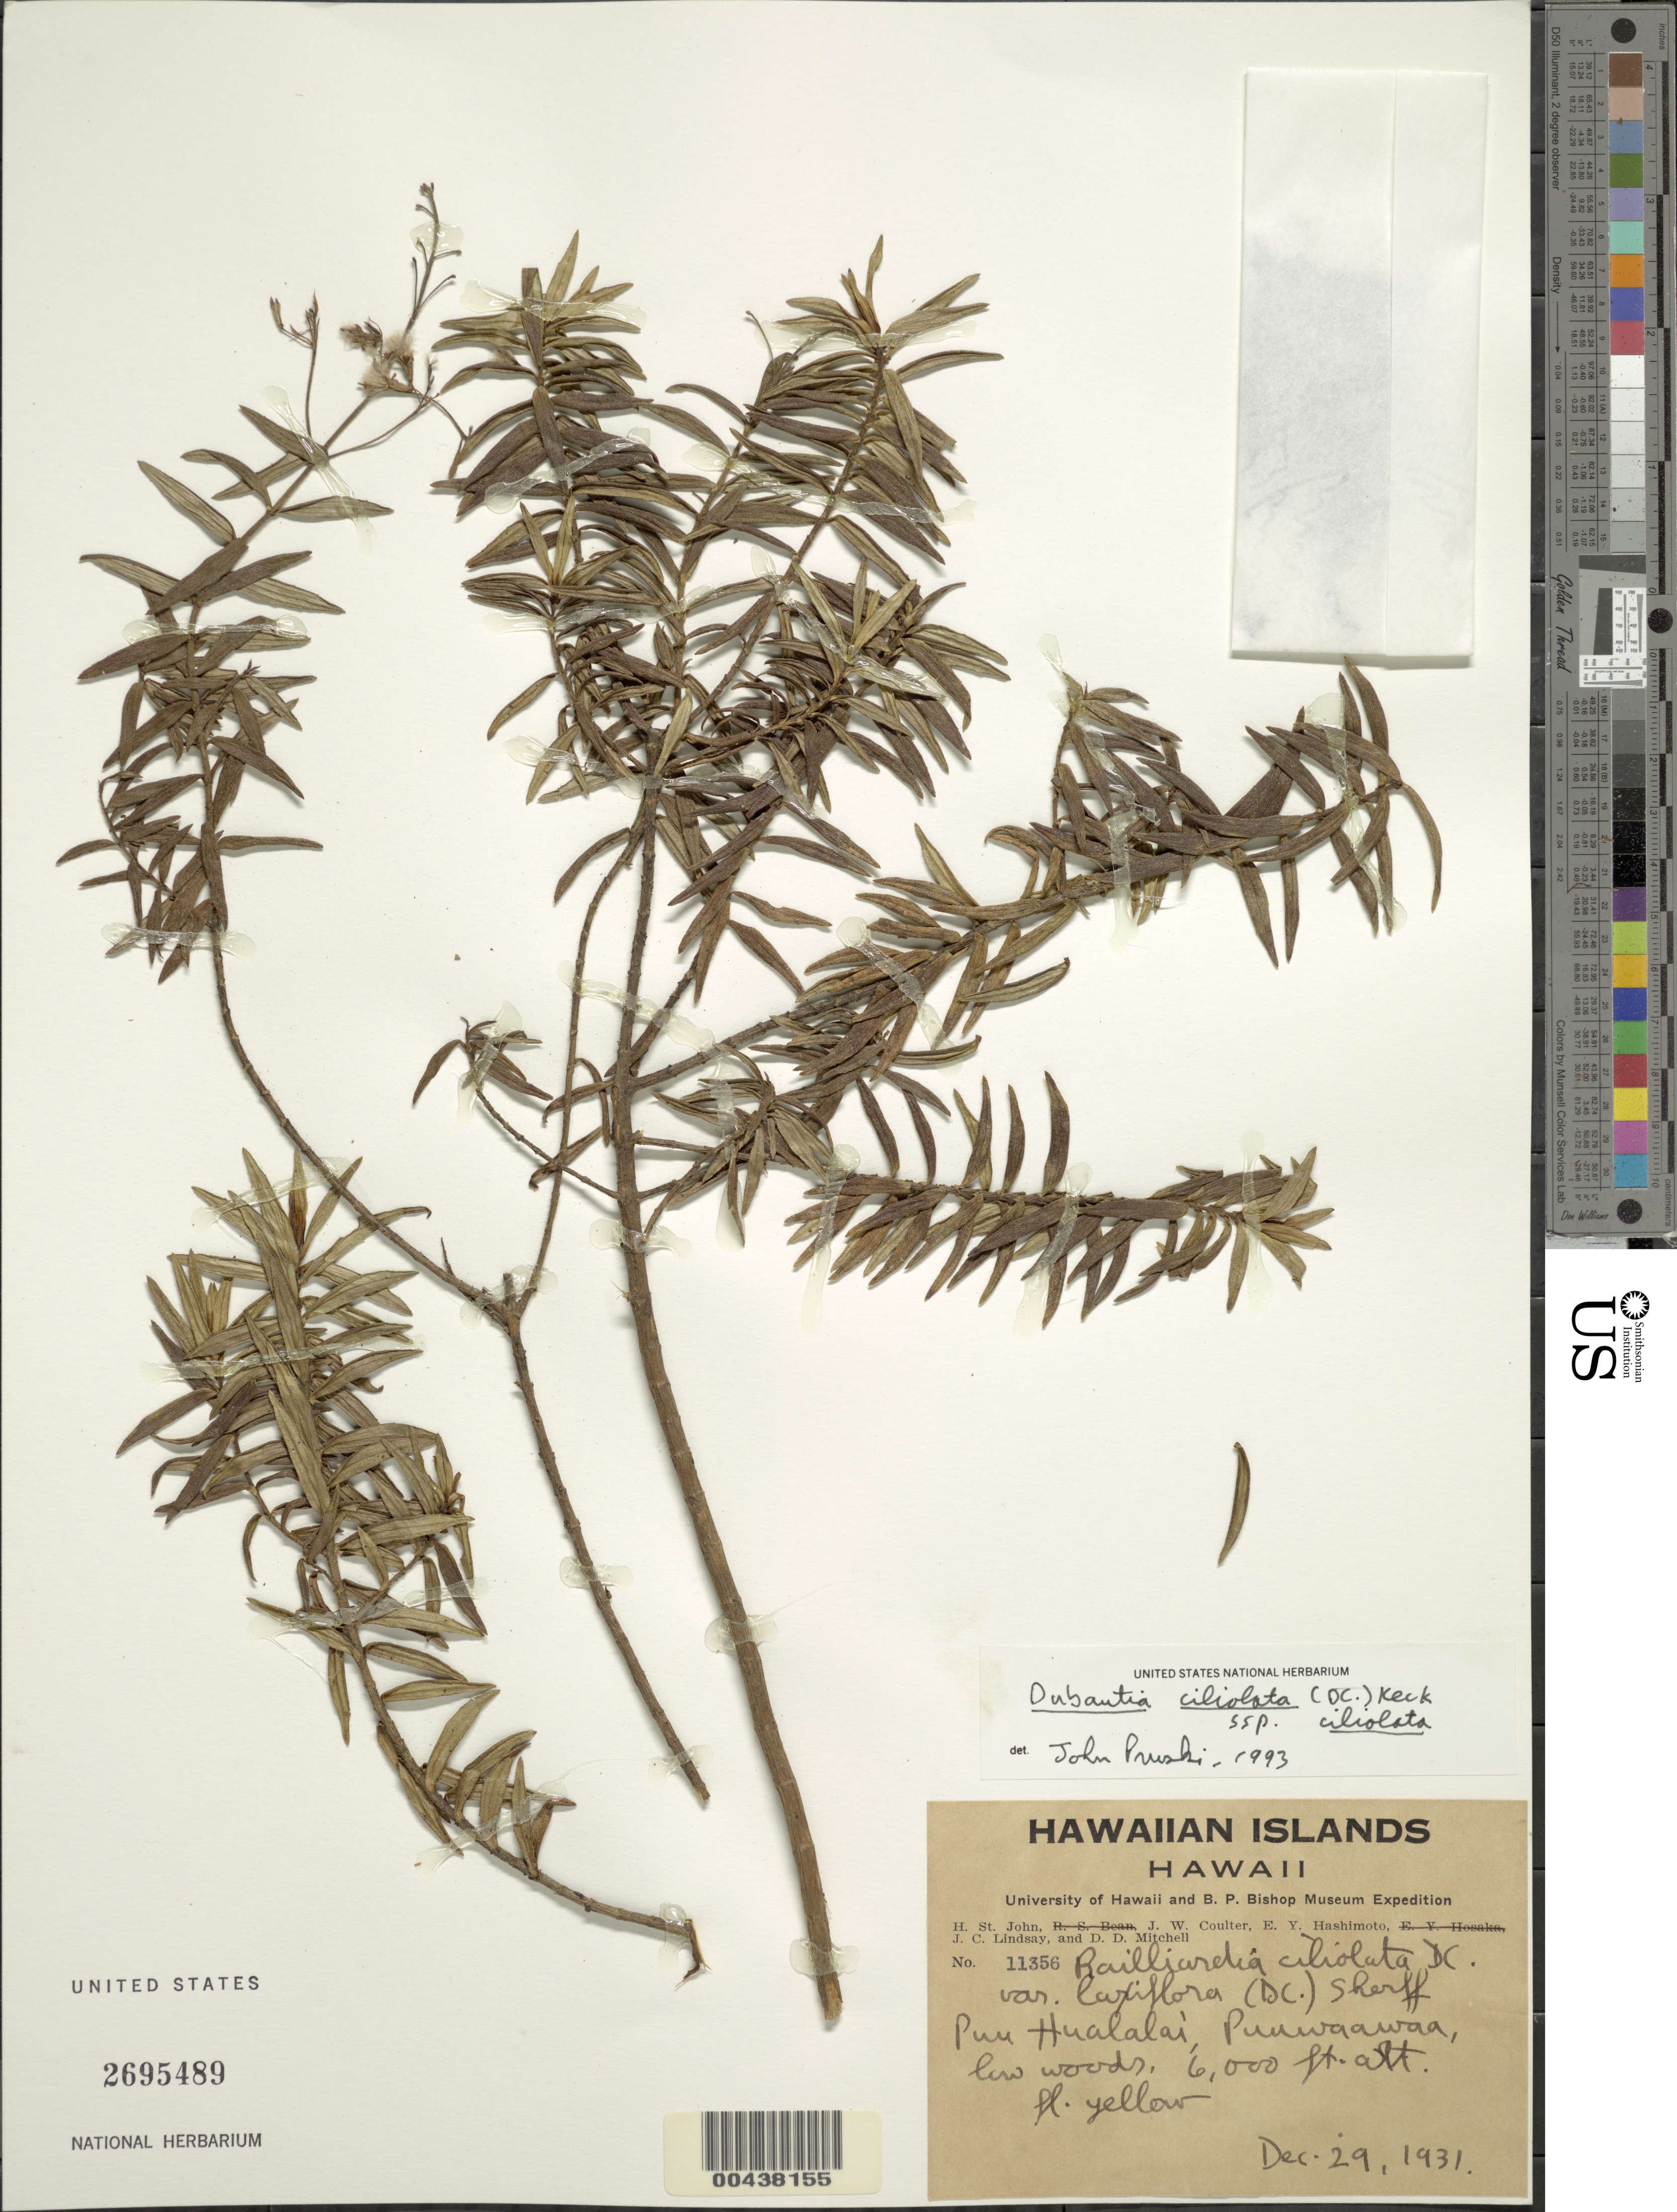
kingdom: Plantae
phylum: Tracheophyta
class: Magnoliopsida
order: Asterales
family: Asteraceae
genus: Dubautia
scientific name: Dubautia ciliolata subsp. ciliolata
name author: (DC.) D.D. Keck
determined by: Pruski, J. F.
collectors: H. St. John, J. W. Coulter & E. Hashimoto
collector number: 11356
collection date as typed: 29 Dec 1931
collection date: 1931-12-29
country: United States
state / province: Hawaii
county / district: Hawaii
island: Hawaii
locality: Pu'u Hualalai, Pu'uwa'awa'a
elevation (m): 1829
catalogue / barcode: US 2695489